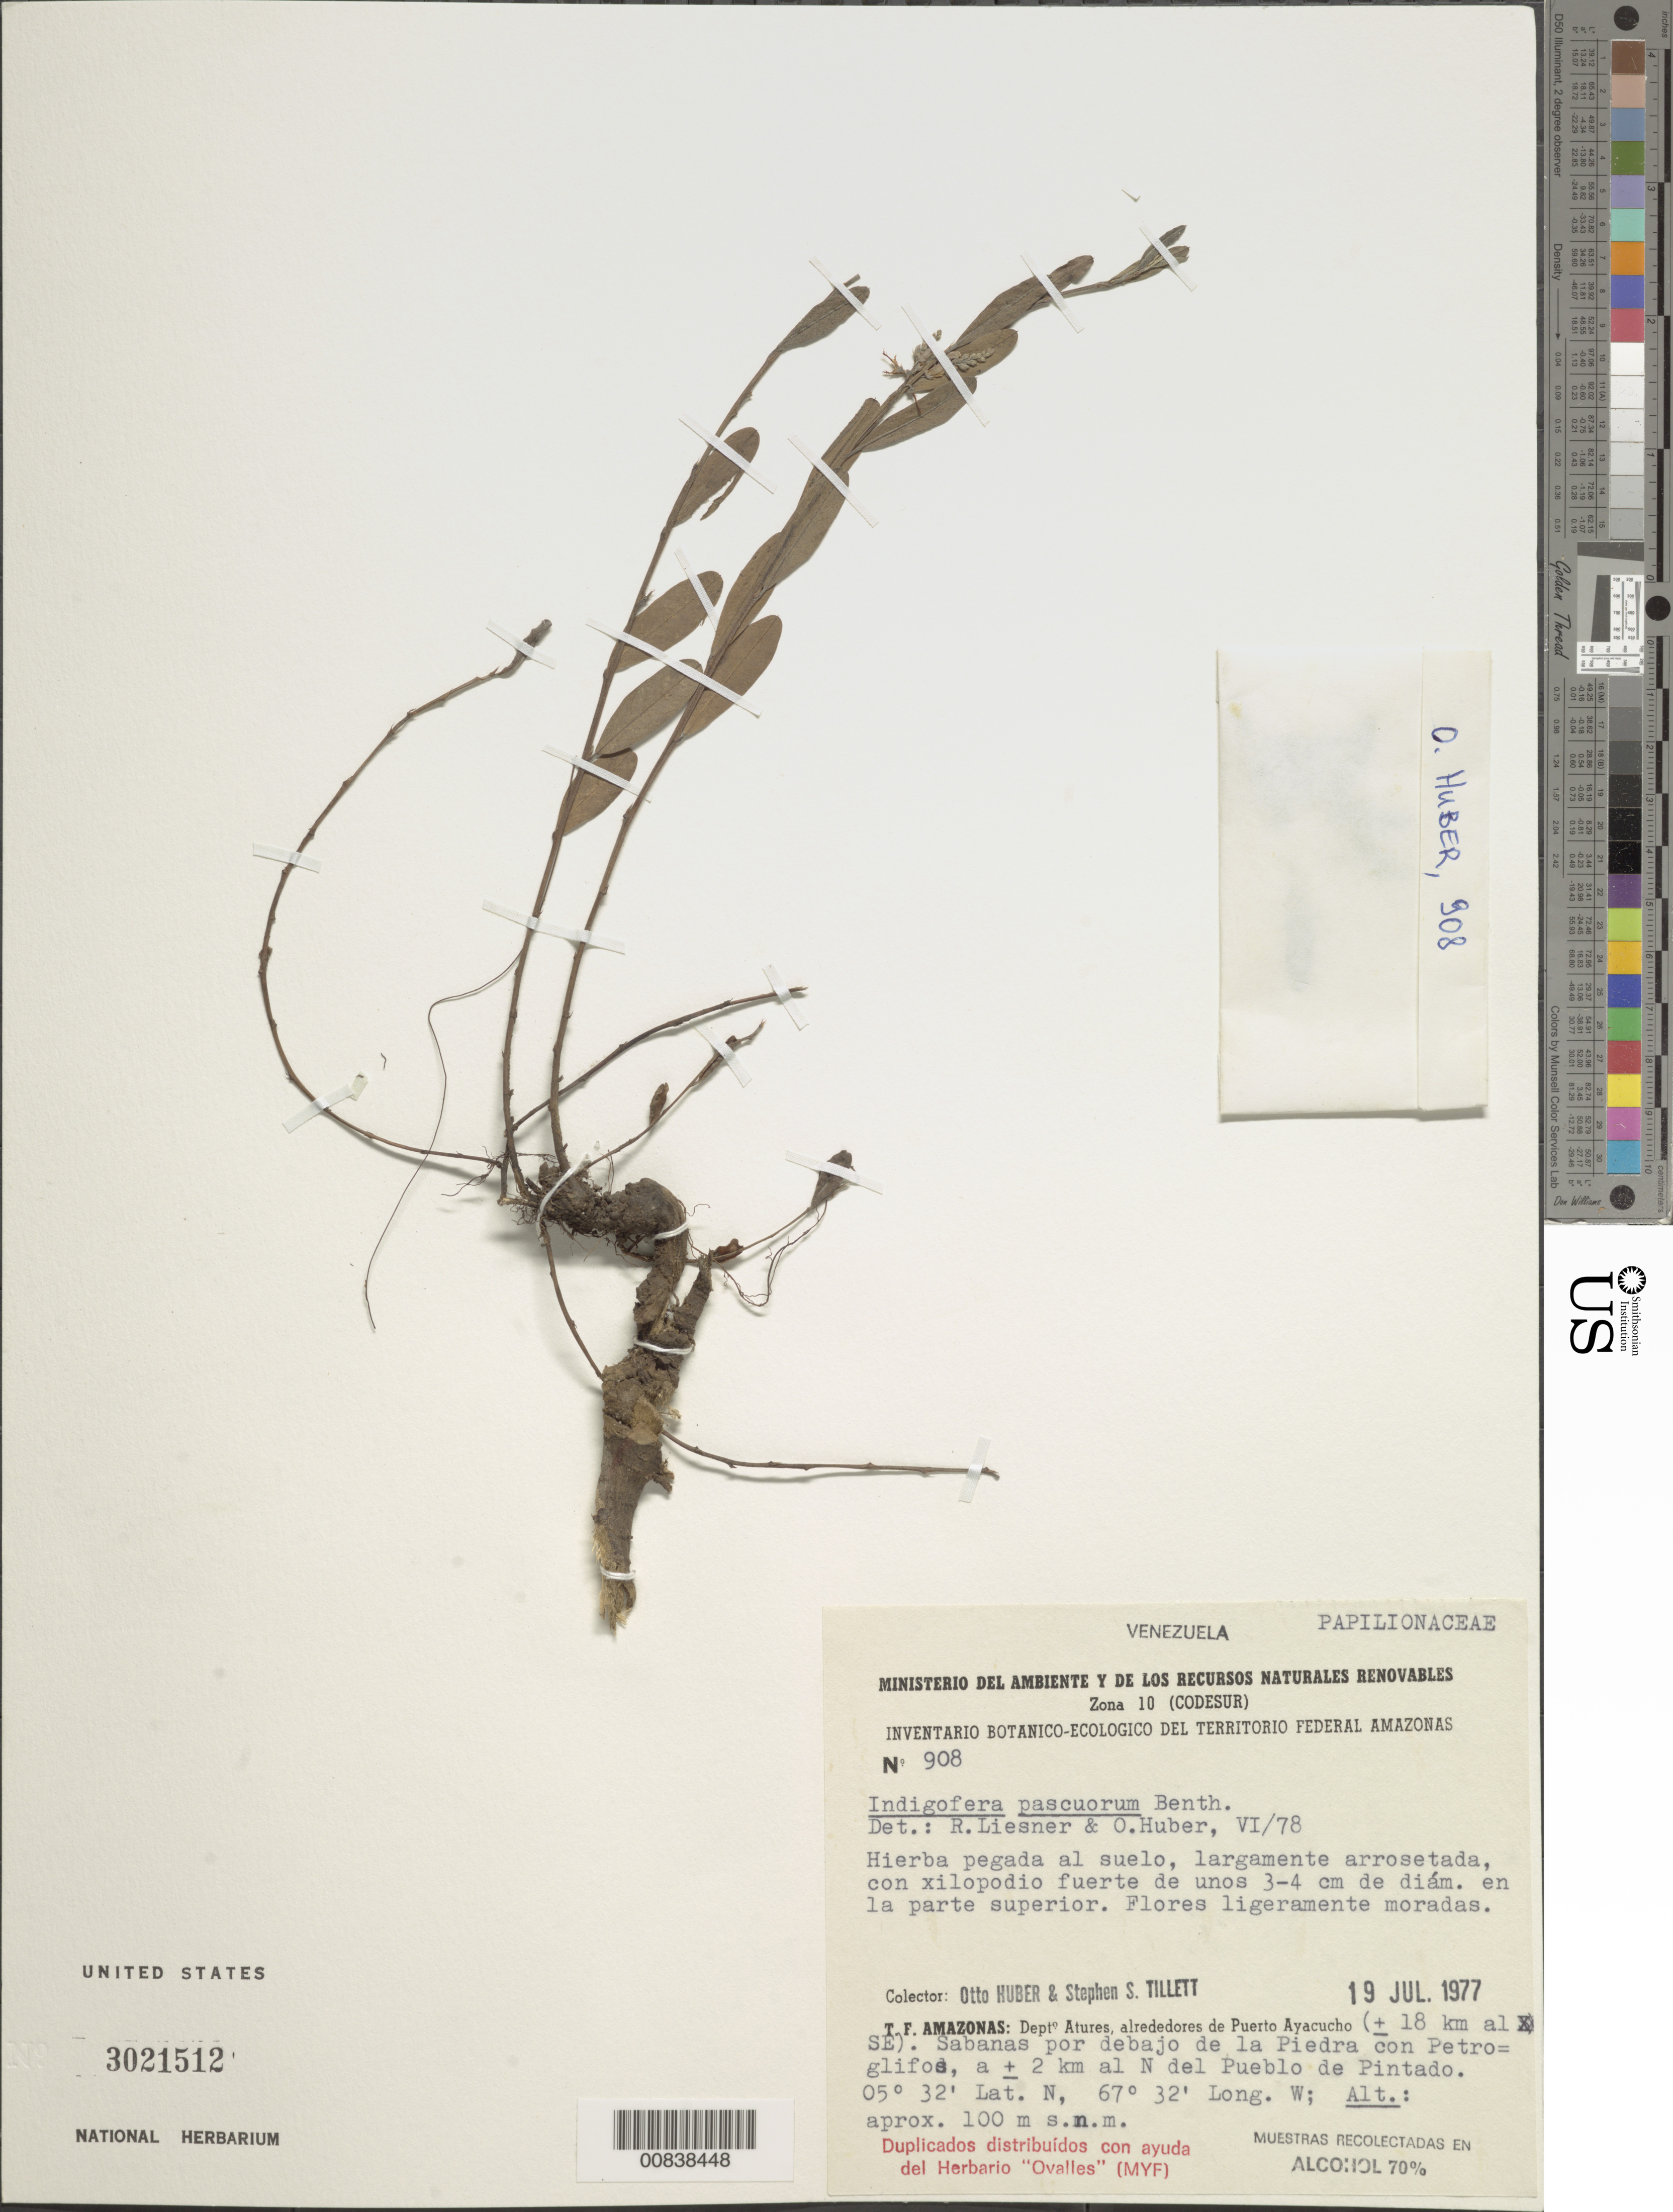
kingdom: Plantae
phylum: Tracheophyta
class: Magnoliopsida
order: Fabales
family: Fabaceae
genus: Indigofera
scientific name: Indigofera pascuorum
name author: Benth.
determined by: Liesner, R. L.; Huber, O.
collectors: O. Huber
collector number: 908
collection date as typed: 19-Jul-77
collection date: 1977-07-19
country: Venezuela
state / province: Amazonas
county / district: Atures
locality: Puerto Ayacucho, ± 18 km al SE, piedra con Petroglifos, ± 2m al N del Pueblo de Pintado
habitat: Sabanas por debajo de la piedra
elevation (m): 100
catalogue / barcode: US 3021512